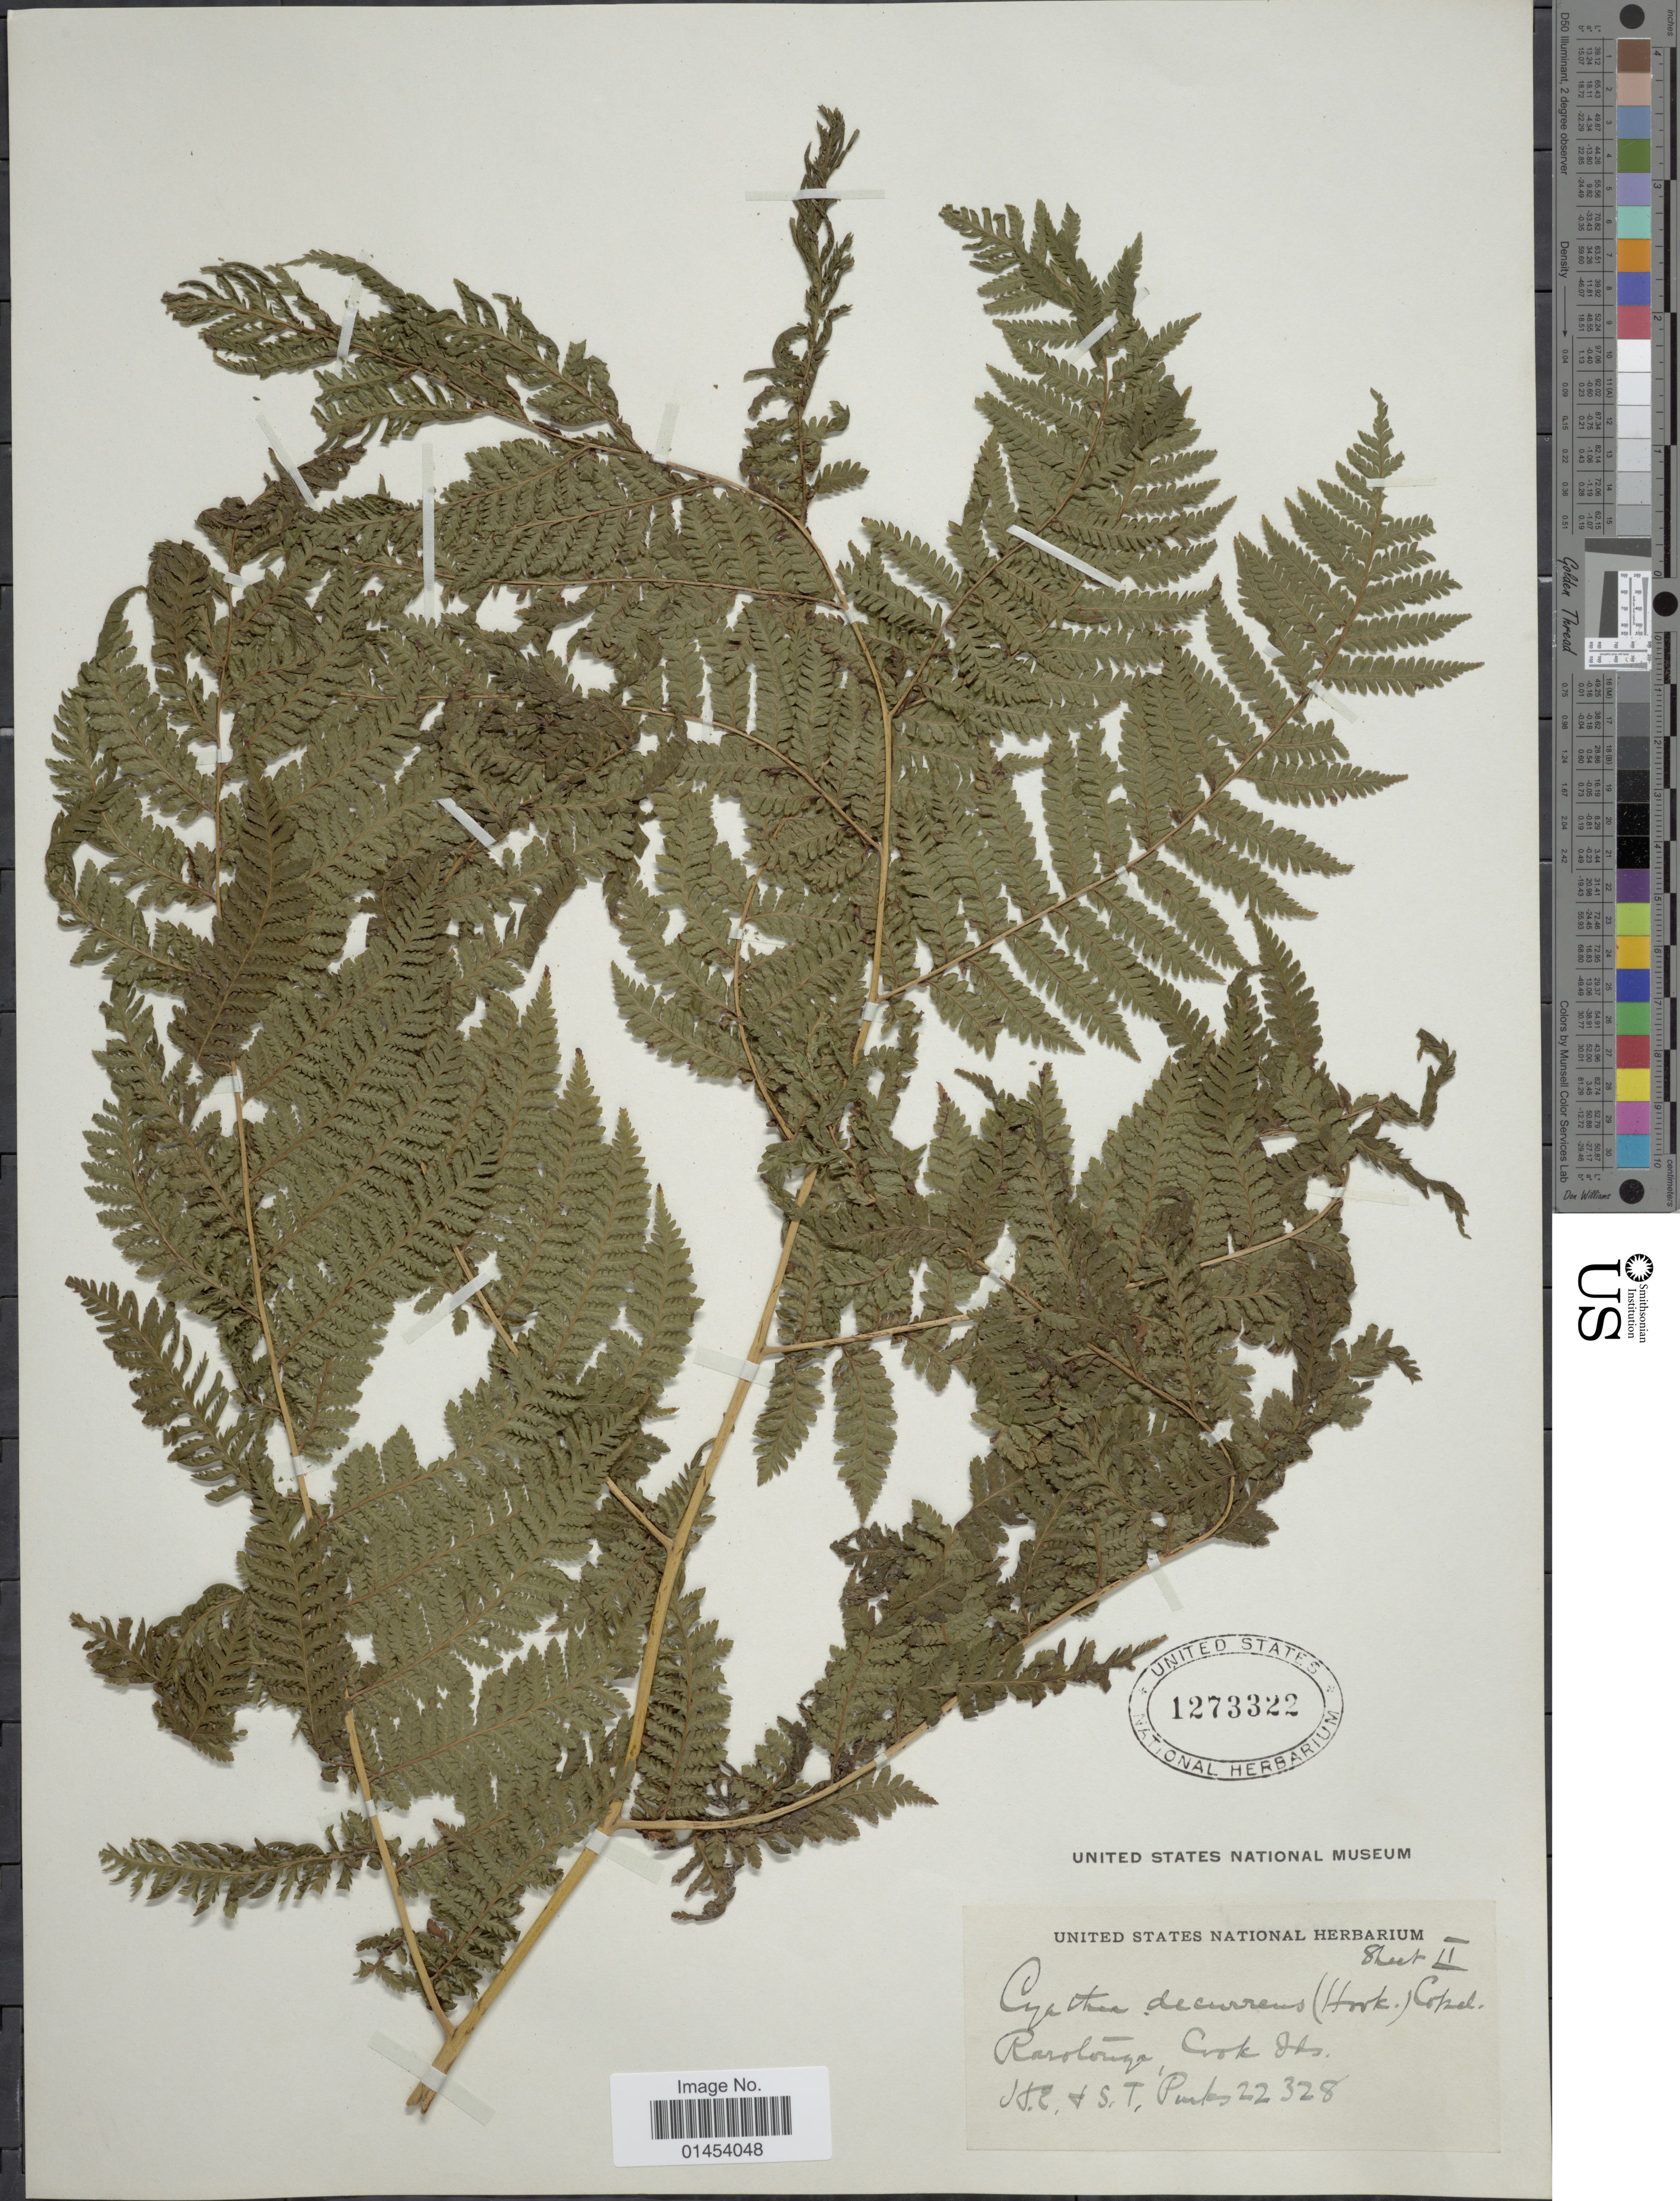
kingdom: Plantae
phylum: Tracheophyta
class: Polypodiopsida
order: Cyatheales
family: Cyatheaceae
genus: Cyathea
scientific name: Cyathea decurrens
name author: (Hook.) Copel.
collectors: H. E. Parks & S. Parks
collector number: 22328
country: Cook Islands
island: Rarotonga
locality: Rarotonga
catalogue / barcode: US 1273322